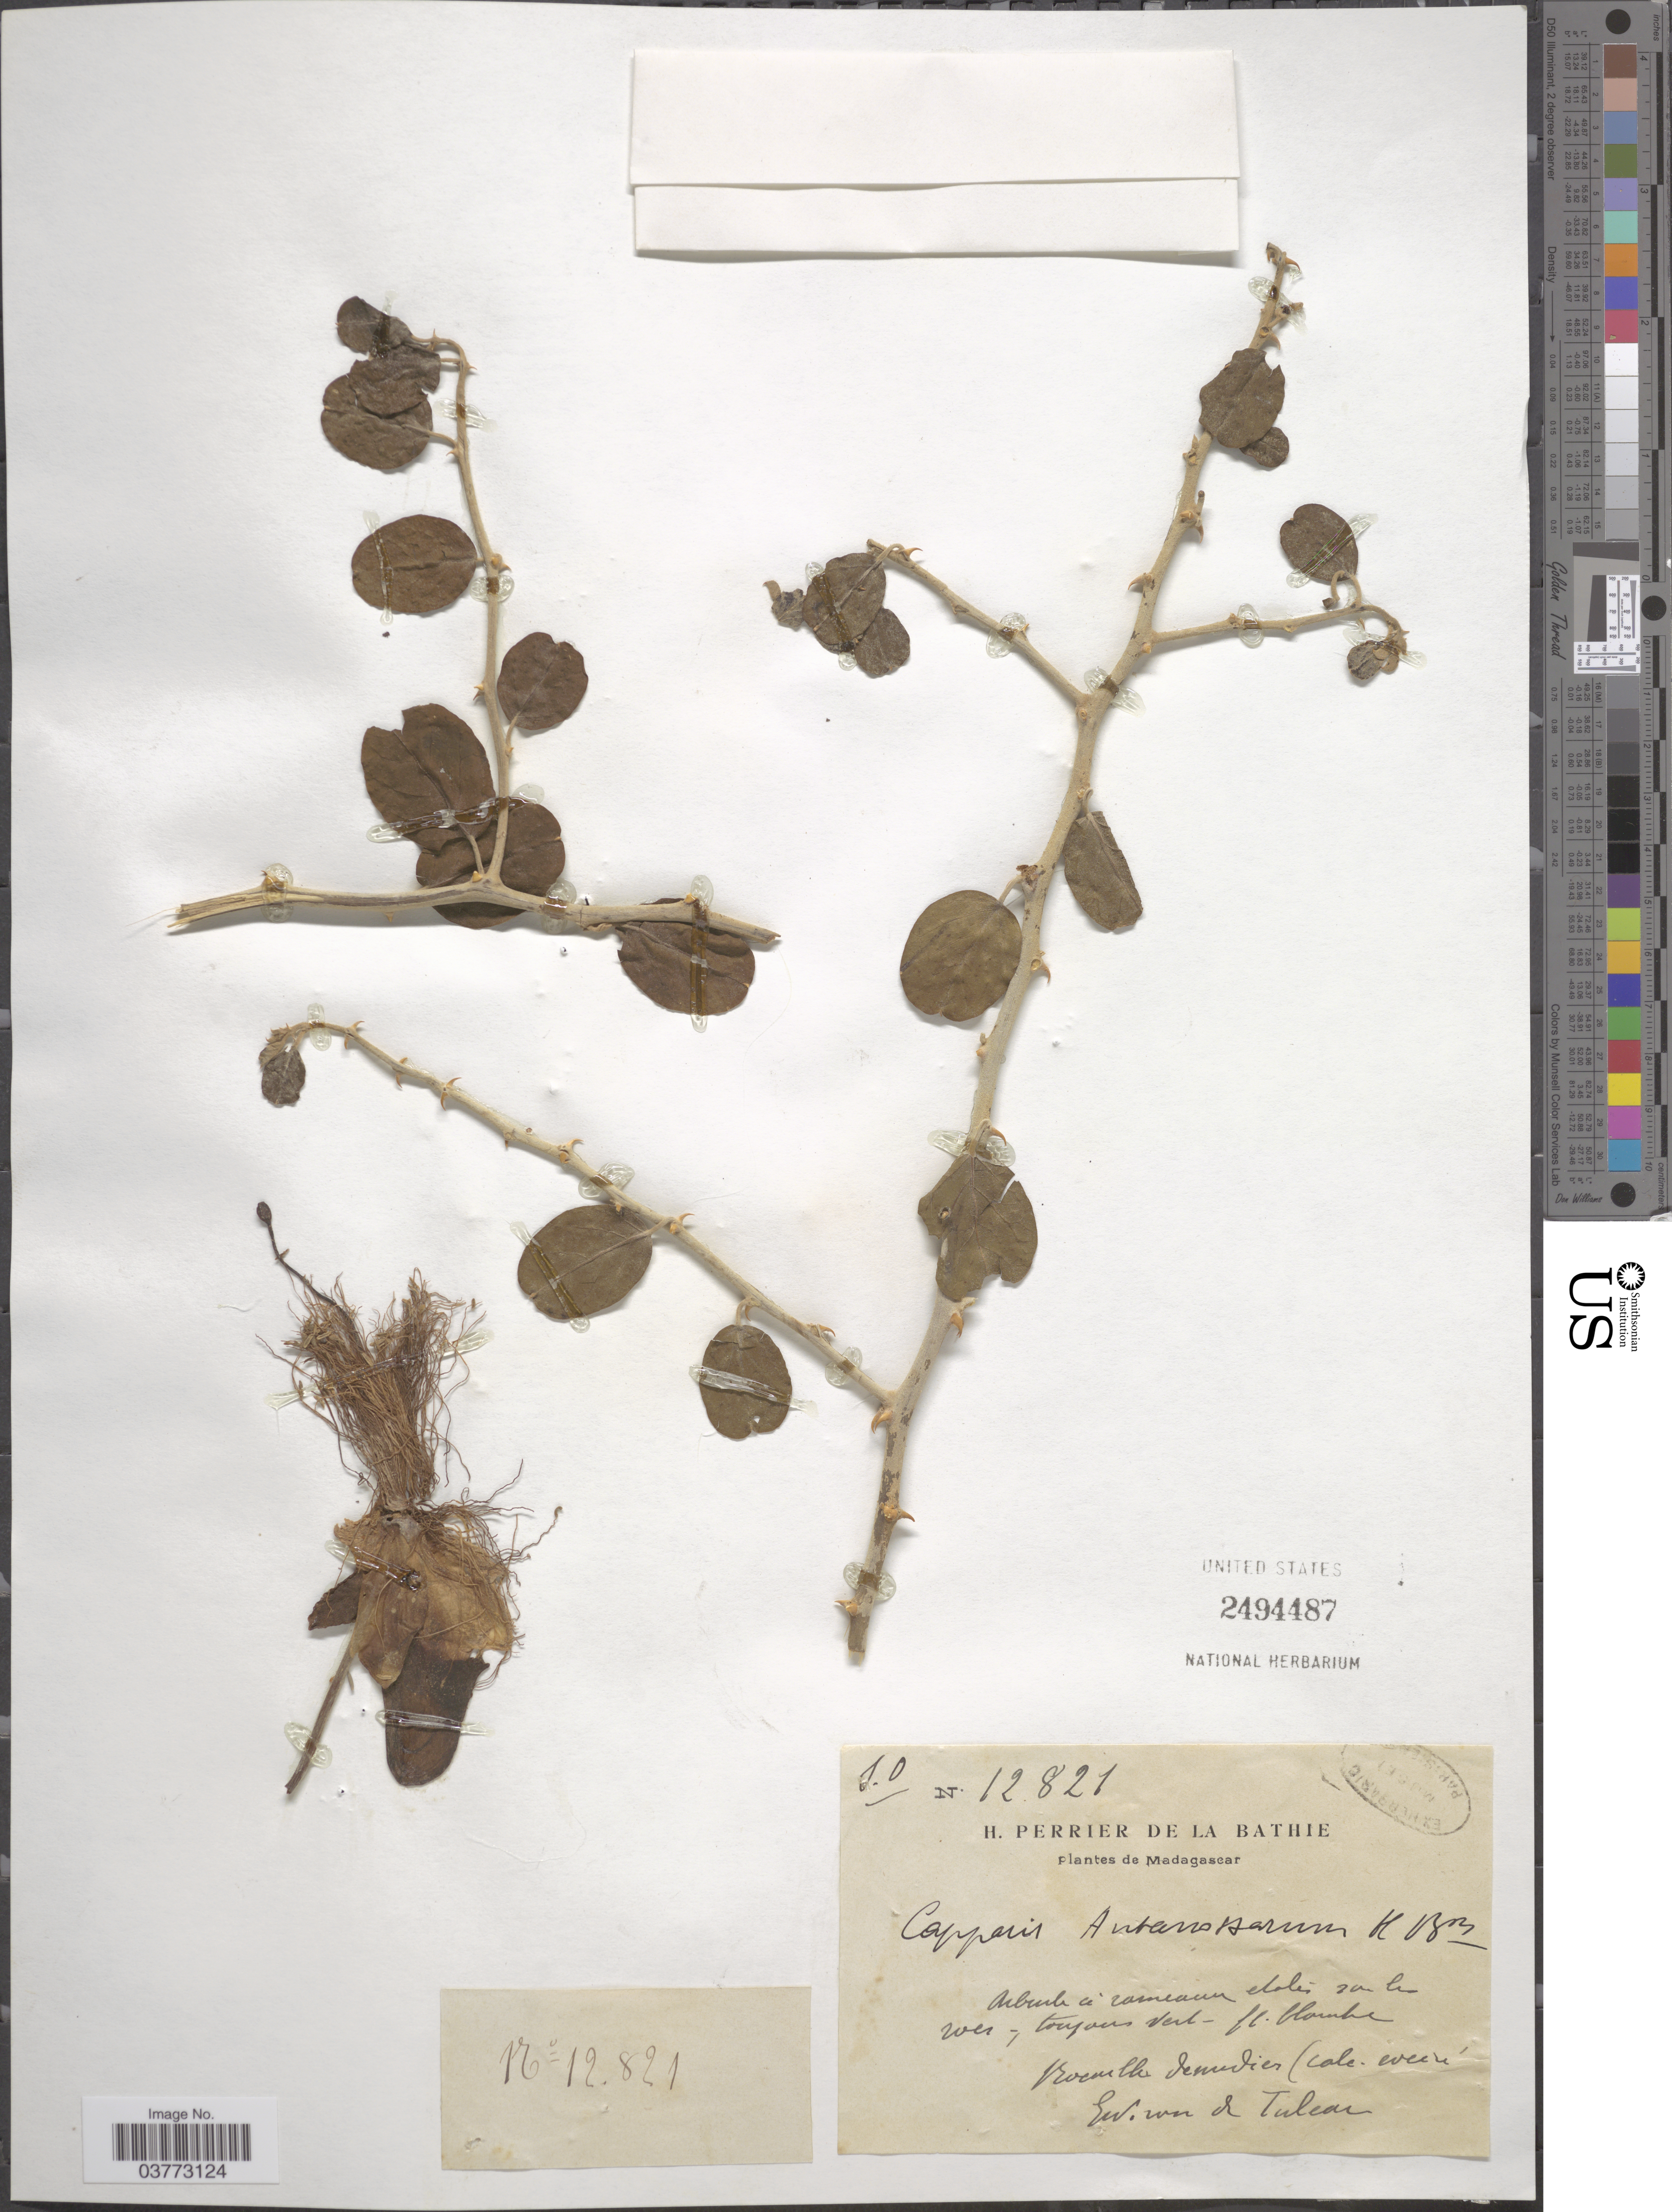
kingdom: Plantae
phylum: Tracheophyta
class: Magnoliopsida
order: Brassicales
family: Capparaceae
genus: Capparis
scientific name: Capparis antonensis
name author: Woodson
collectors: H. Perrier de la Bâthie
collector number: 12821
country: Madagascar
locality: Rocaille denudier (calc. evecre Env. von de Tulear.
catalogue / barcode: US 2494487